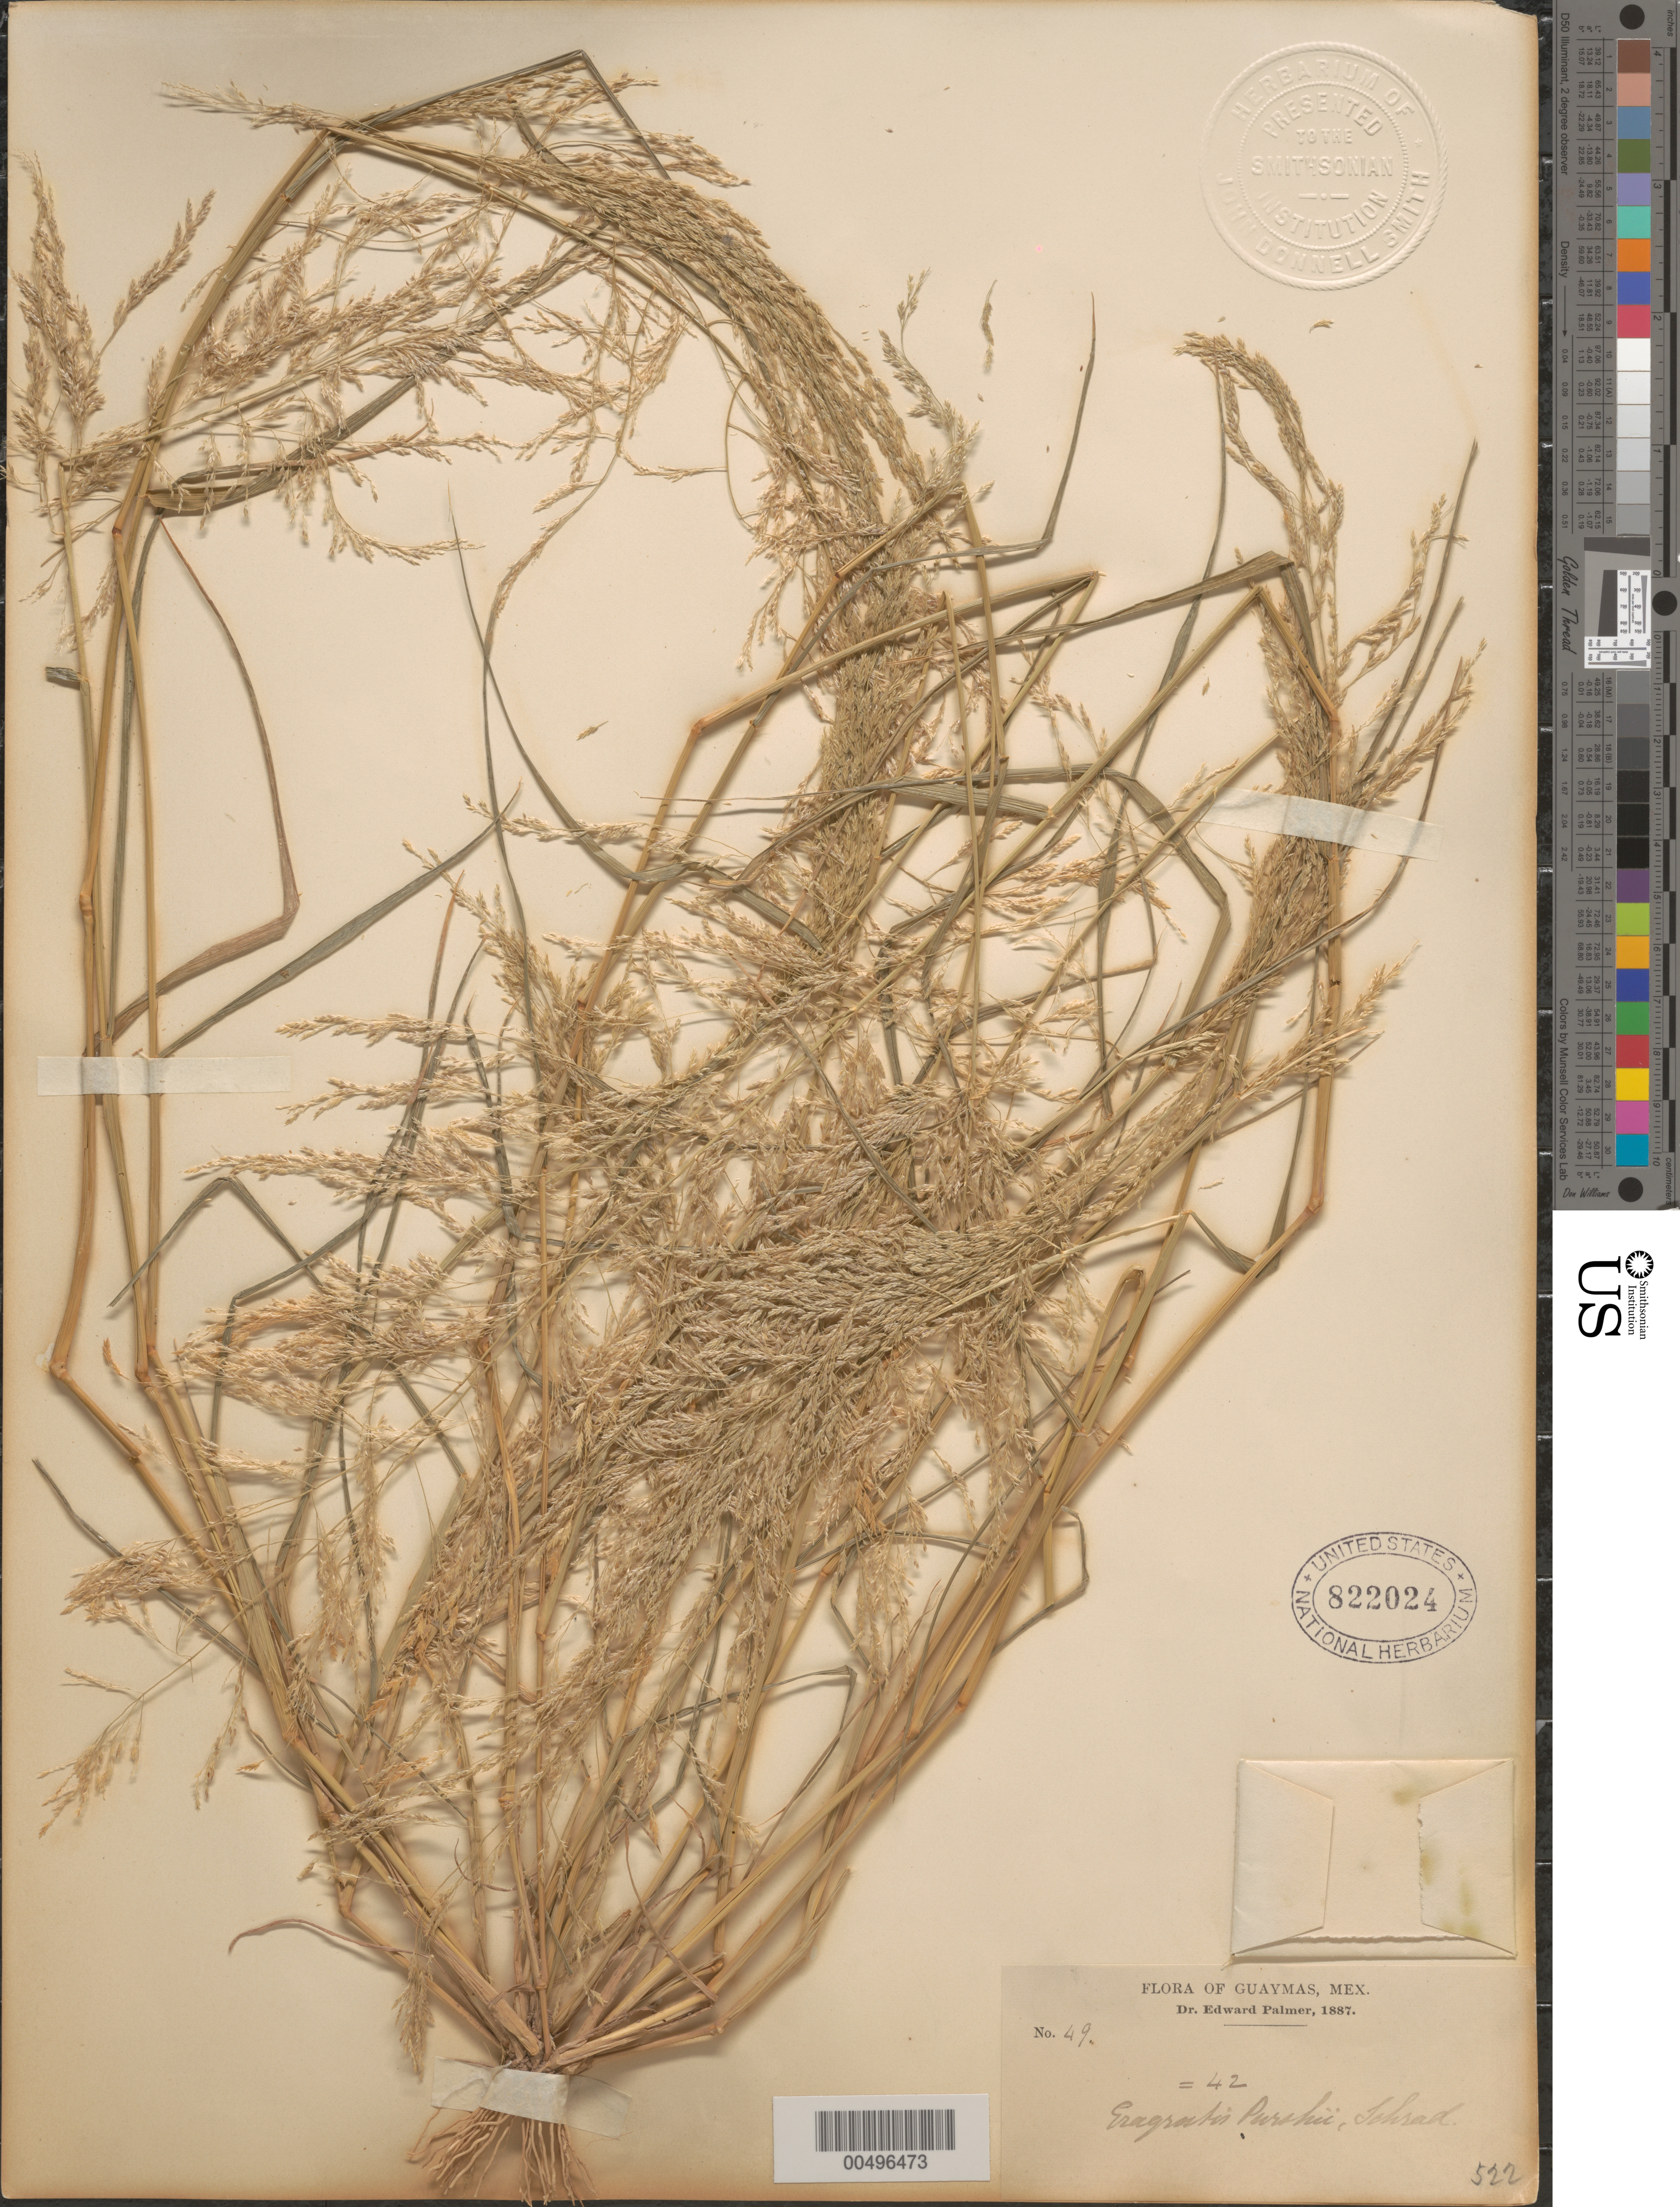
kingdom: Plantae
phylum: Tracheophyta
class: Liliopsida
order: Poales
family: Poaceae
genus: Eragrostis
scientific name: Eragrostis pectinacea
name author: (Michx.) Nees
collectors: E. Palmer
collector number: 49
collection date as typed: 1887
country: Mexico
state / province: Sonora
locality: Guaymas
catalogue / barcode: US 822024